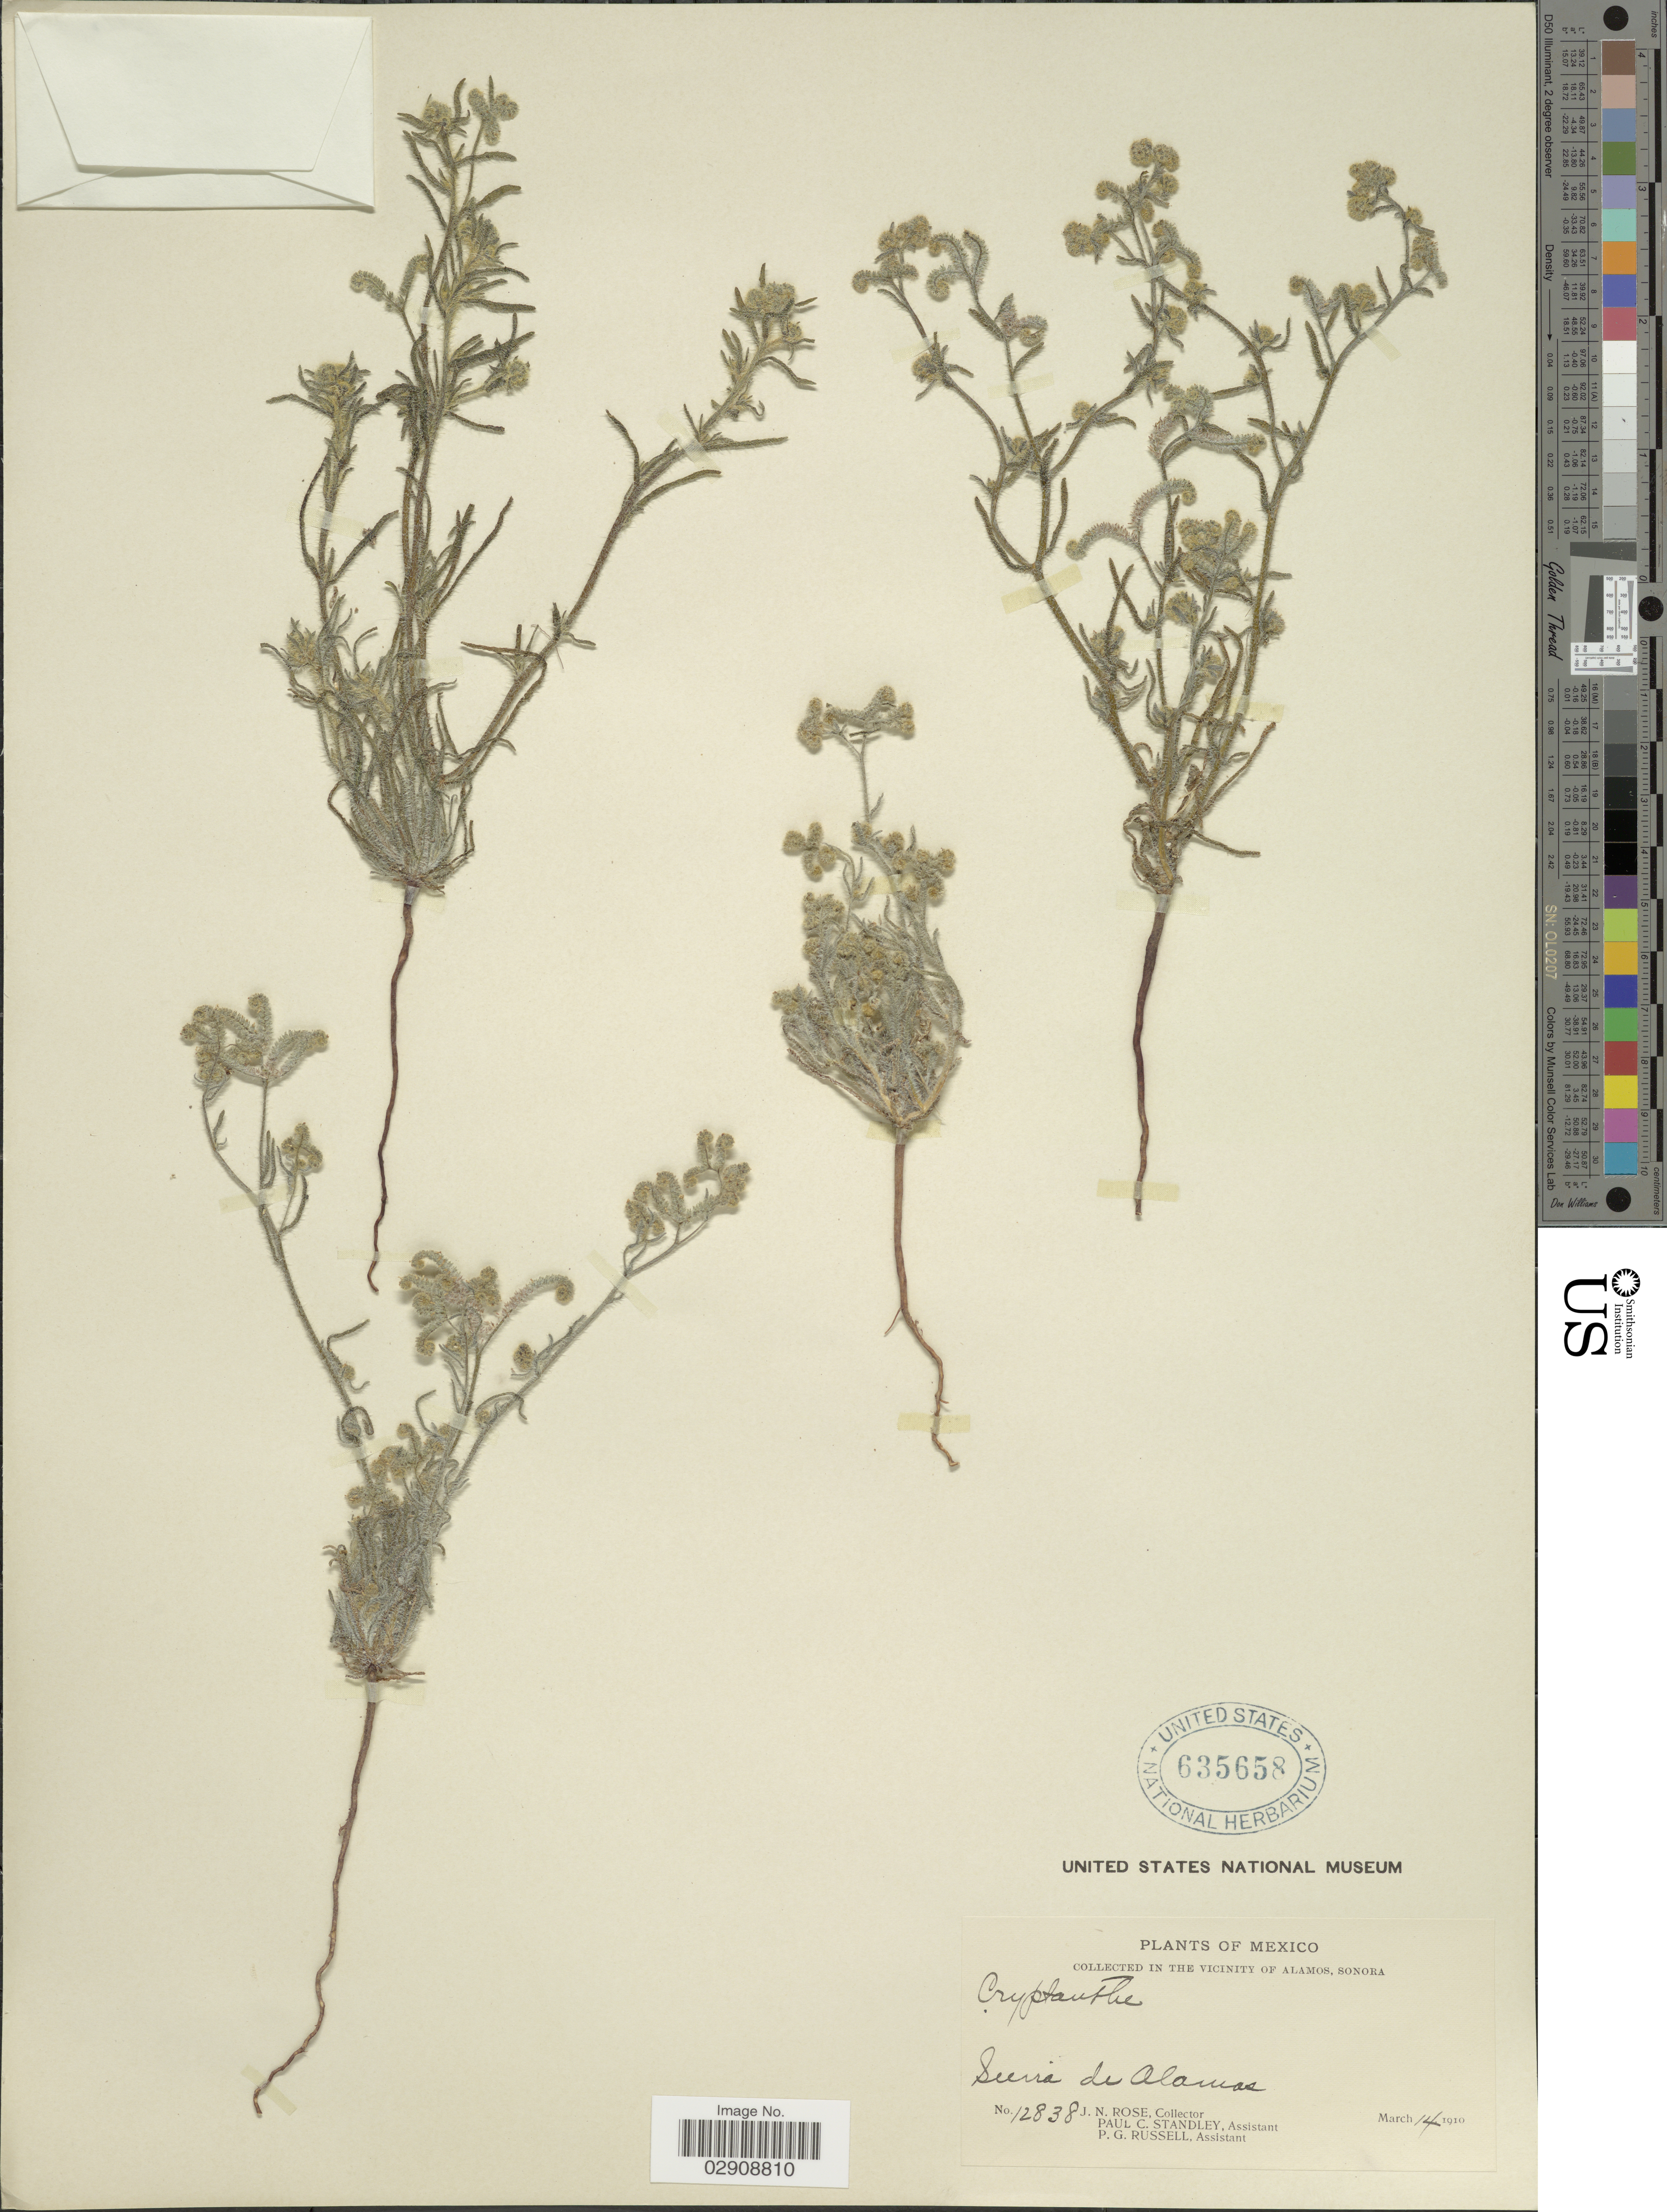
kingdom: Plantae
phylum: Tracheophyta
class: Magnoliopsida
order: Boraginales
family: Boraginaceae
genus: Cryptantha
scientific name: Cryptantha sp.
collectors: J. N. Rose, P. C. Standley & P. G. Russell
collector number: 12838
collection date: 1910-03-14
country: Mexico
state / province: Sonora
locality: In the vicinity of Alamos. Sierra de Alamos.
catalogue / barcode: US 635658